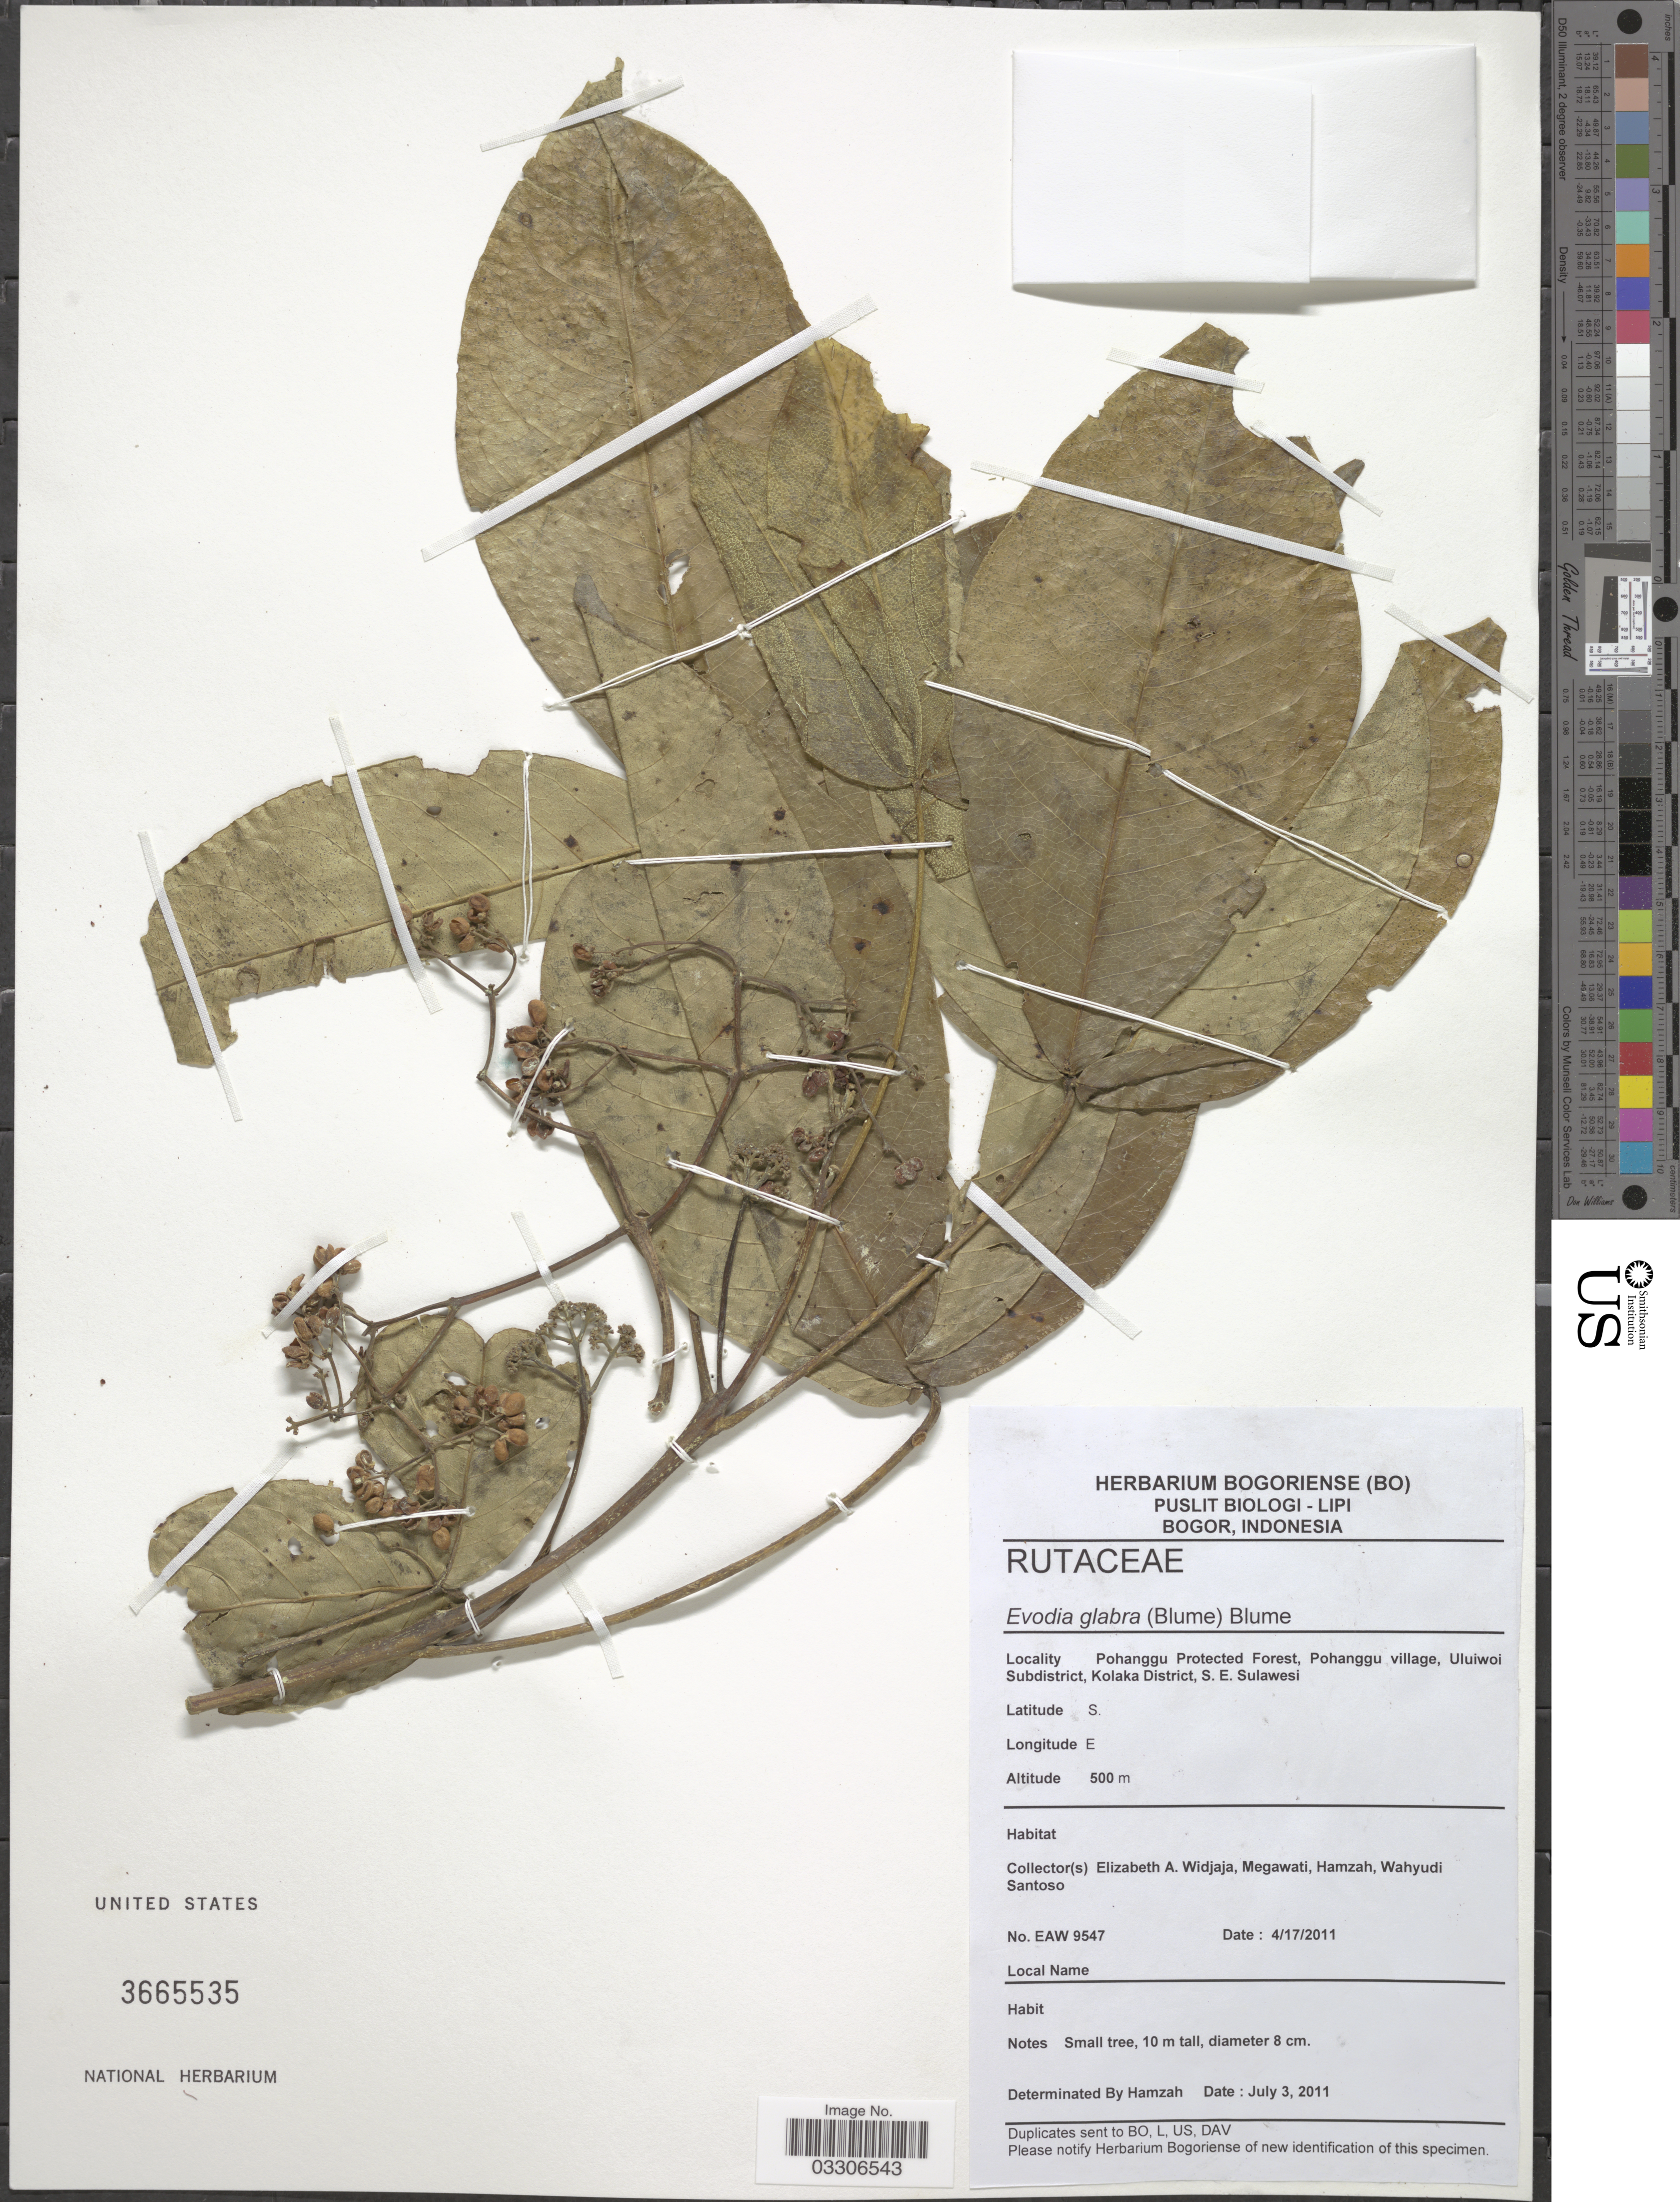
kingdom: Plantae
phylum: Tracheophyta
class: Magnoliopsida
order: Sapindales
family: Rutaceae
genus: Melicope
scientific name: Melicope glabra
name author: (Blume) T.G. Hartley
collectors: E. A. Widjaja, -. Megawati, -. Hamzah & W. Santoso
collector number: EAW 9547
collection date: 2011-04-17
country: Indonesia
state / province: Sulawesi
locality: Pohanggu Protected Forest, Phanggu village, Uluiwoi Subdistrict, Kolaka District, S.E. Sulawesi.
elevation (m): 500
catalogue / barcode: US 3665535